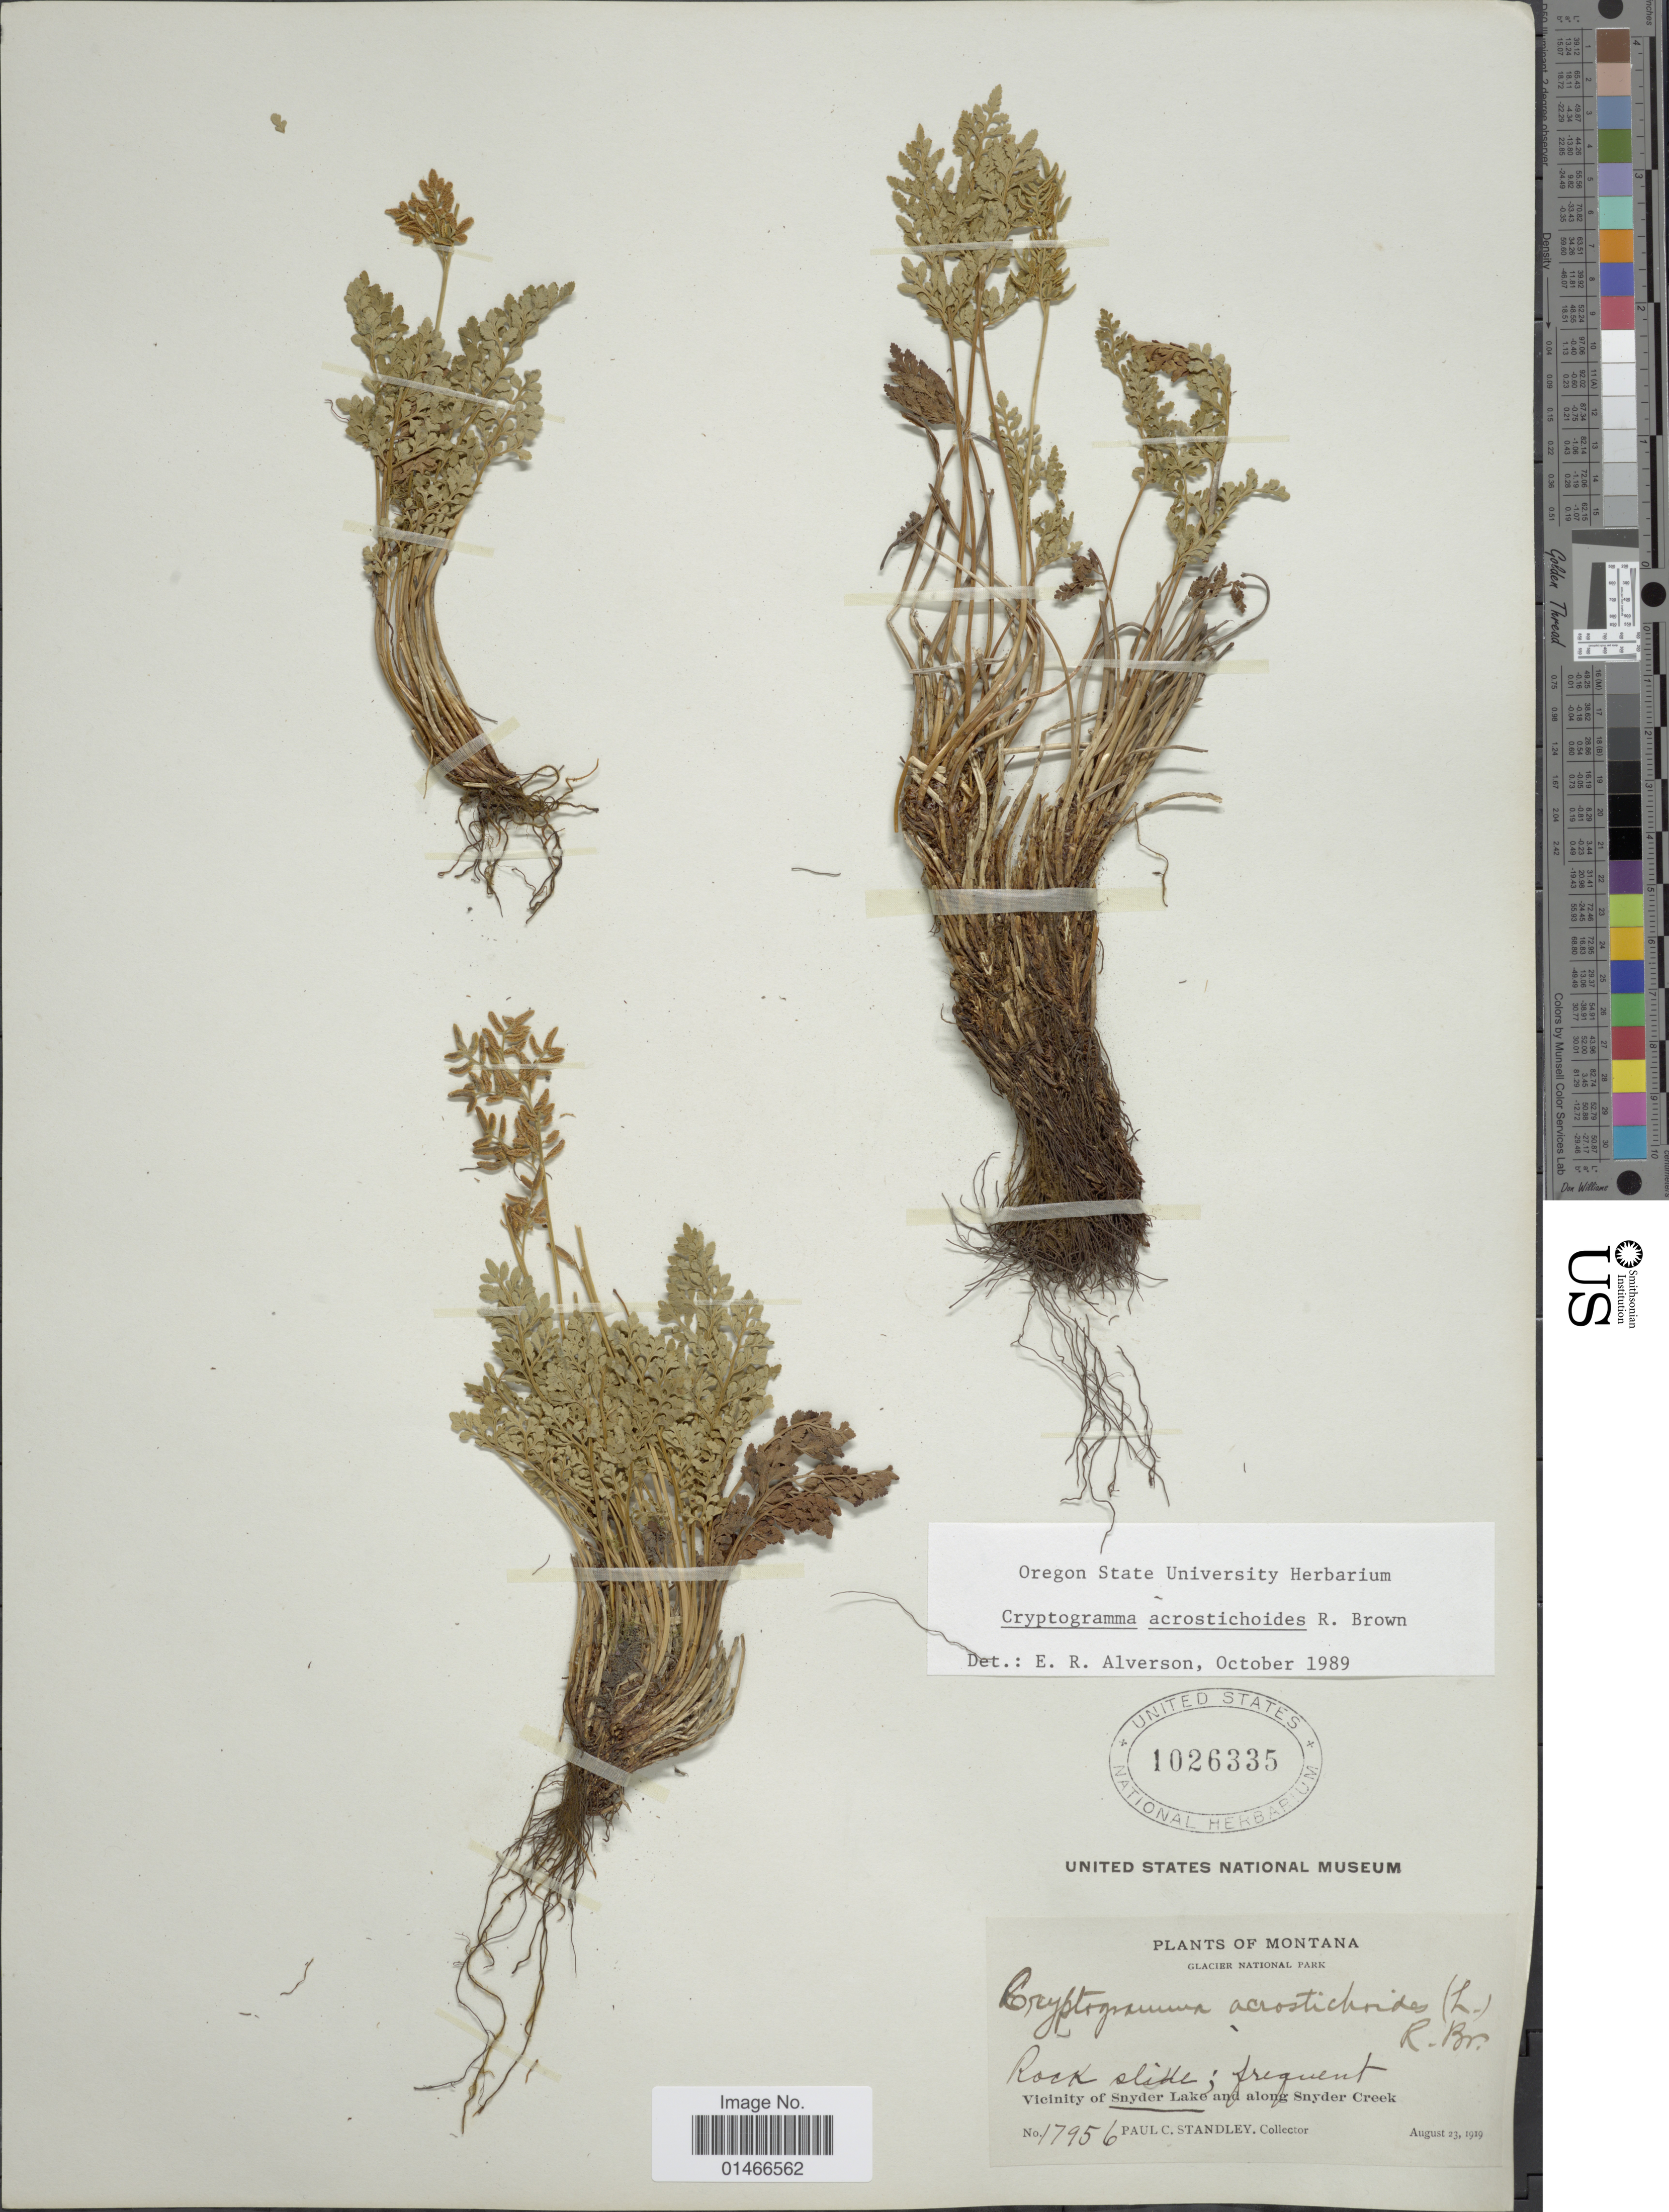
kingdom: Plantae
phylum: Tracheophyta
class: Polypodiopsida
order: Polypodiales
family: Pteridaceae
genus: Cryptogramma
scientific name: Cryptogramma acrostichoides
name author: R. Br.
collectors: P. C. Standley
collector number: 17956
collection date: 1919-08-23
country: United States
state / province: Montana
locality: Glacier National Park. Vicinity of Snyder Lake and along Snyder Creek.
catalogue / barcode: US 1026335